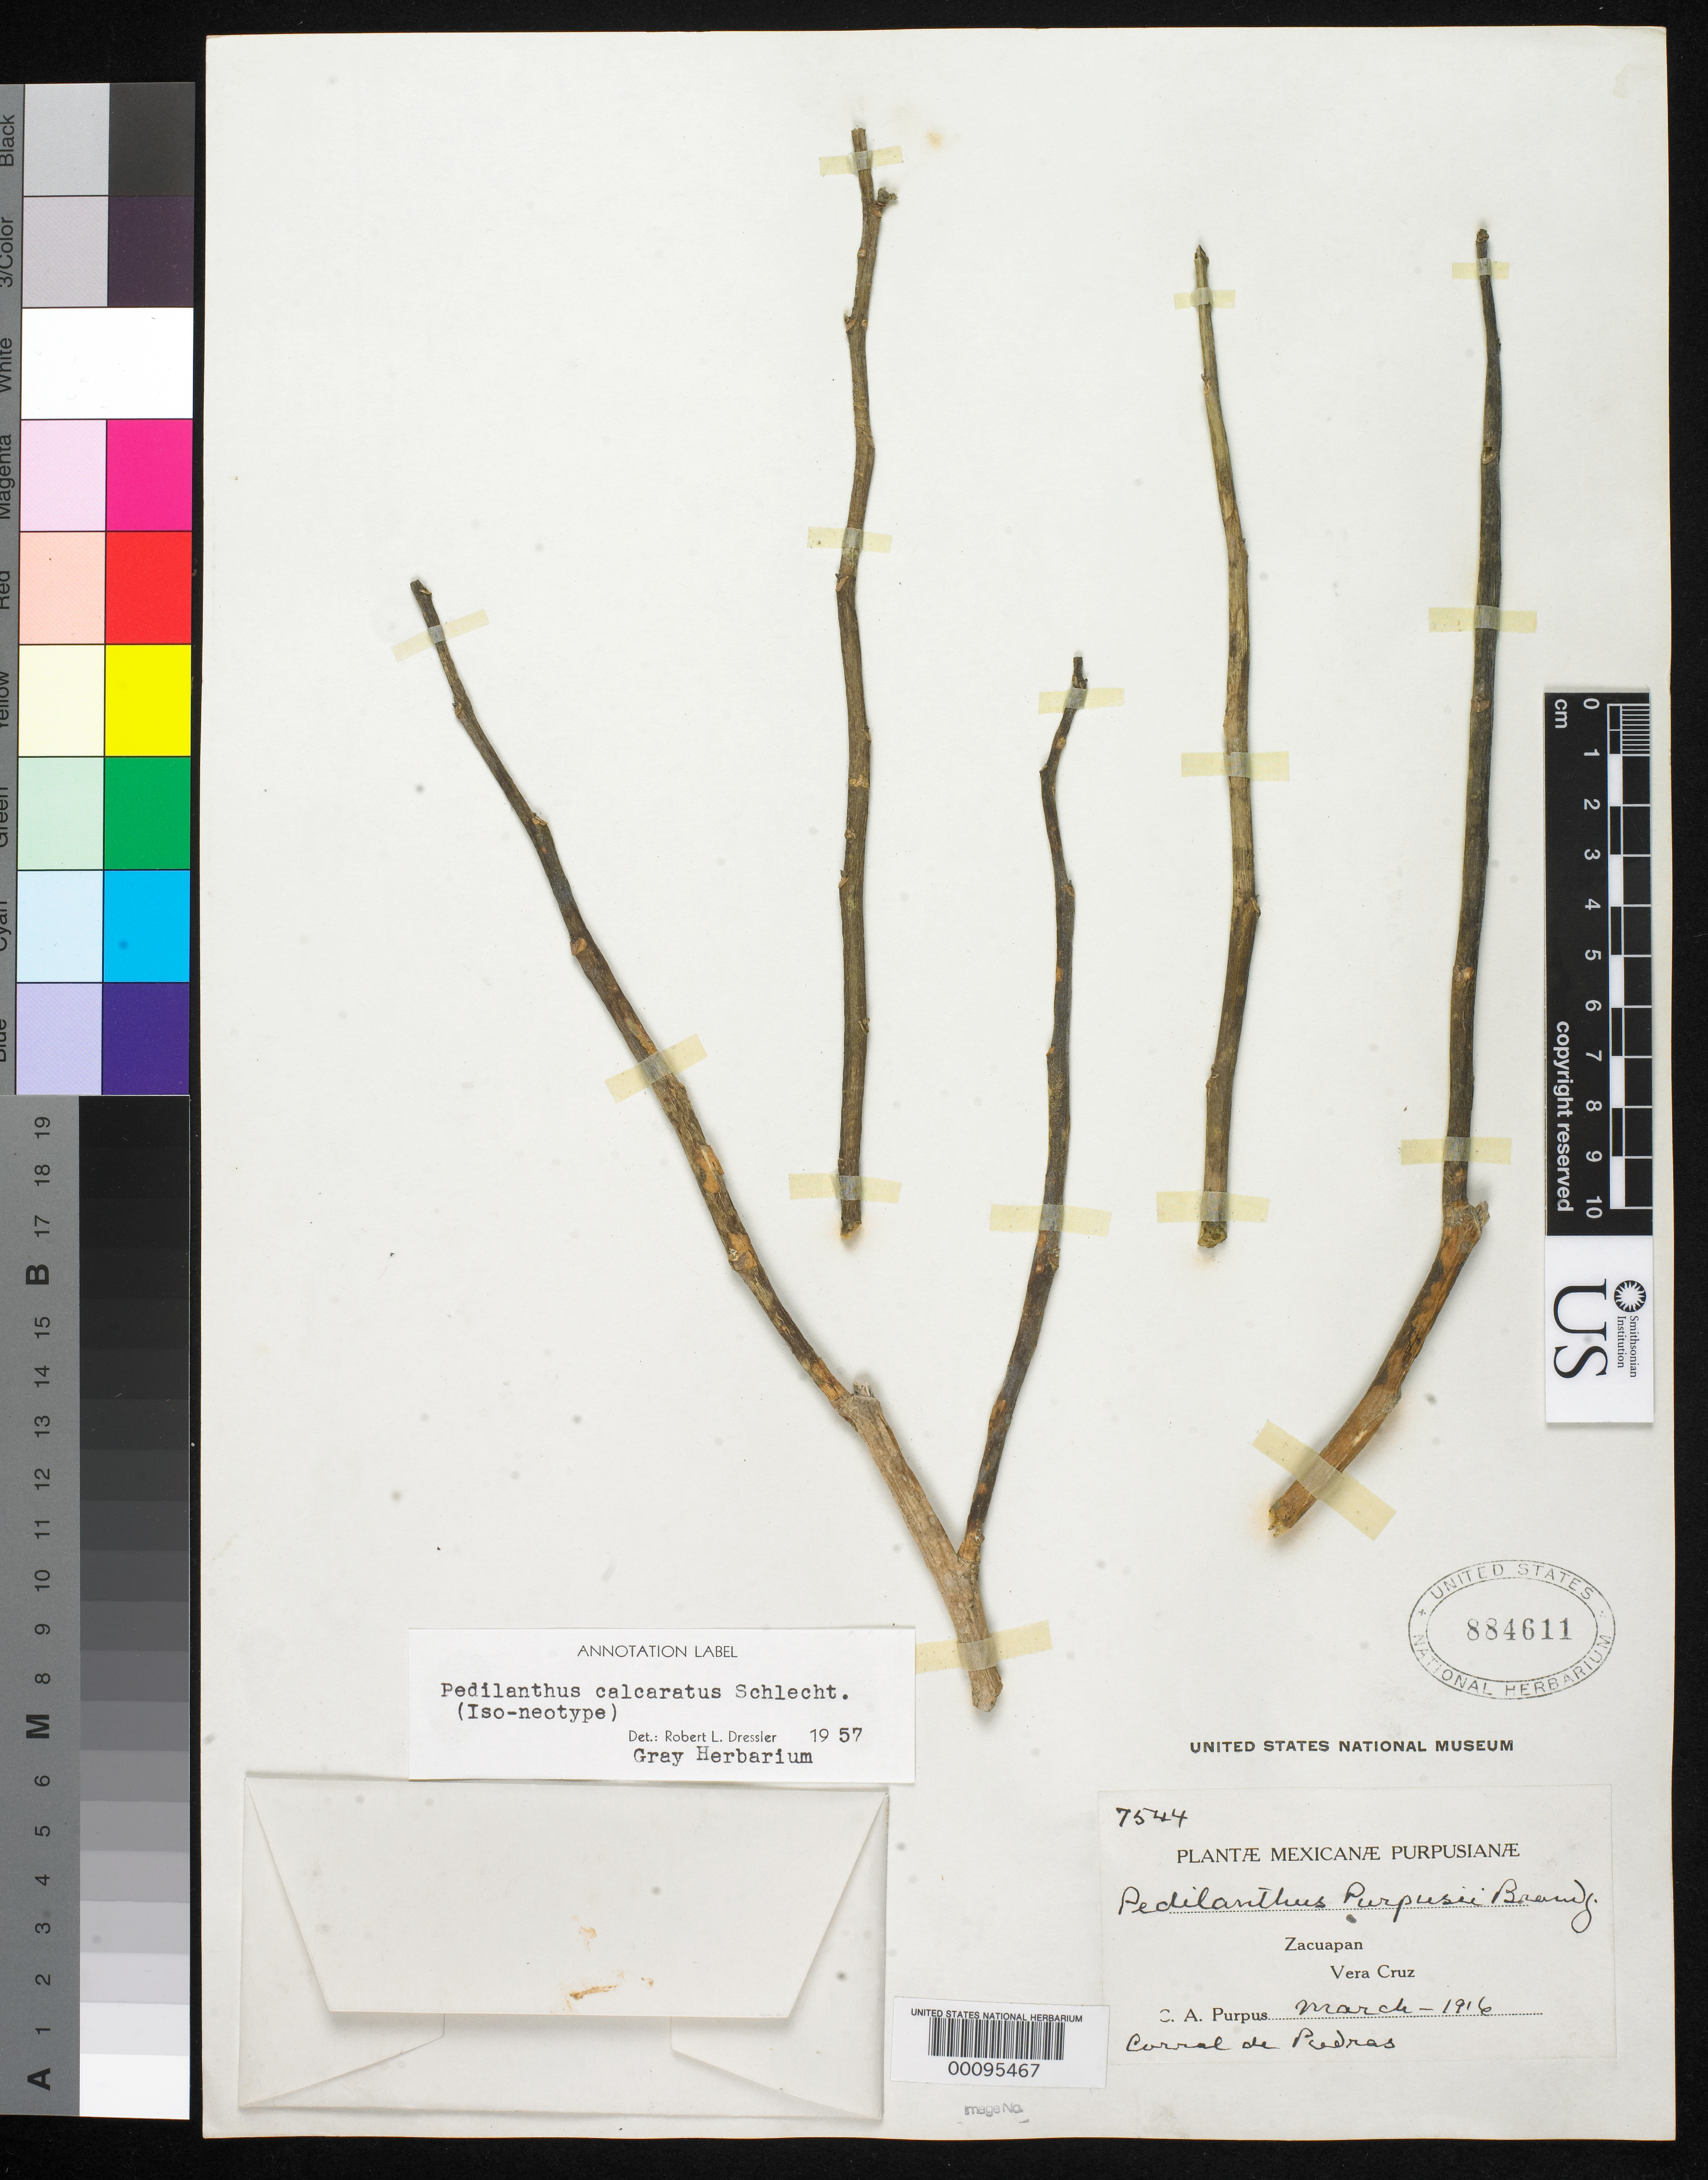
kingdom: Plantae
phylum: Tracheophyta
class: Magnoliopsida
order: Malpighiales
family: Euphorbiaceae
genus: Pedilanthus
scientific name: Pedilanthus calcaratus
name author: Schltdl.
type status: Isoneotype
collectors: C. A. Purpus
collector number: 7544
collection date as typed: Mar 1916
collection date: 1916-03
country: Mexico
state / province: Veracruz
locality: Barranca near Corral Depiedras, Zacuapan.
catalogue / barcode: US 884611